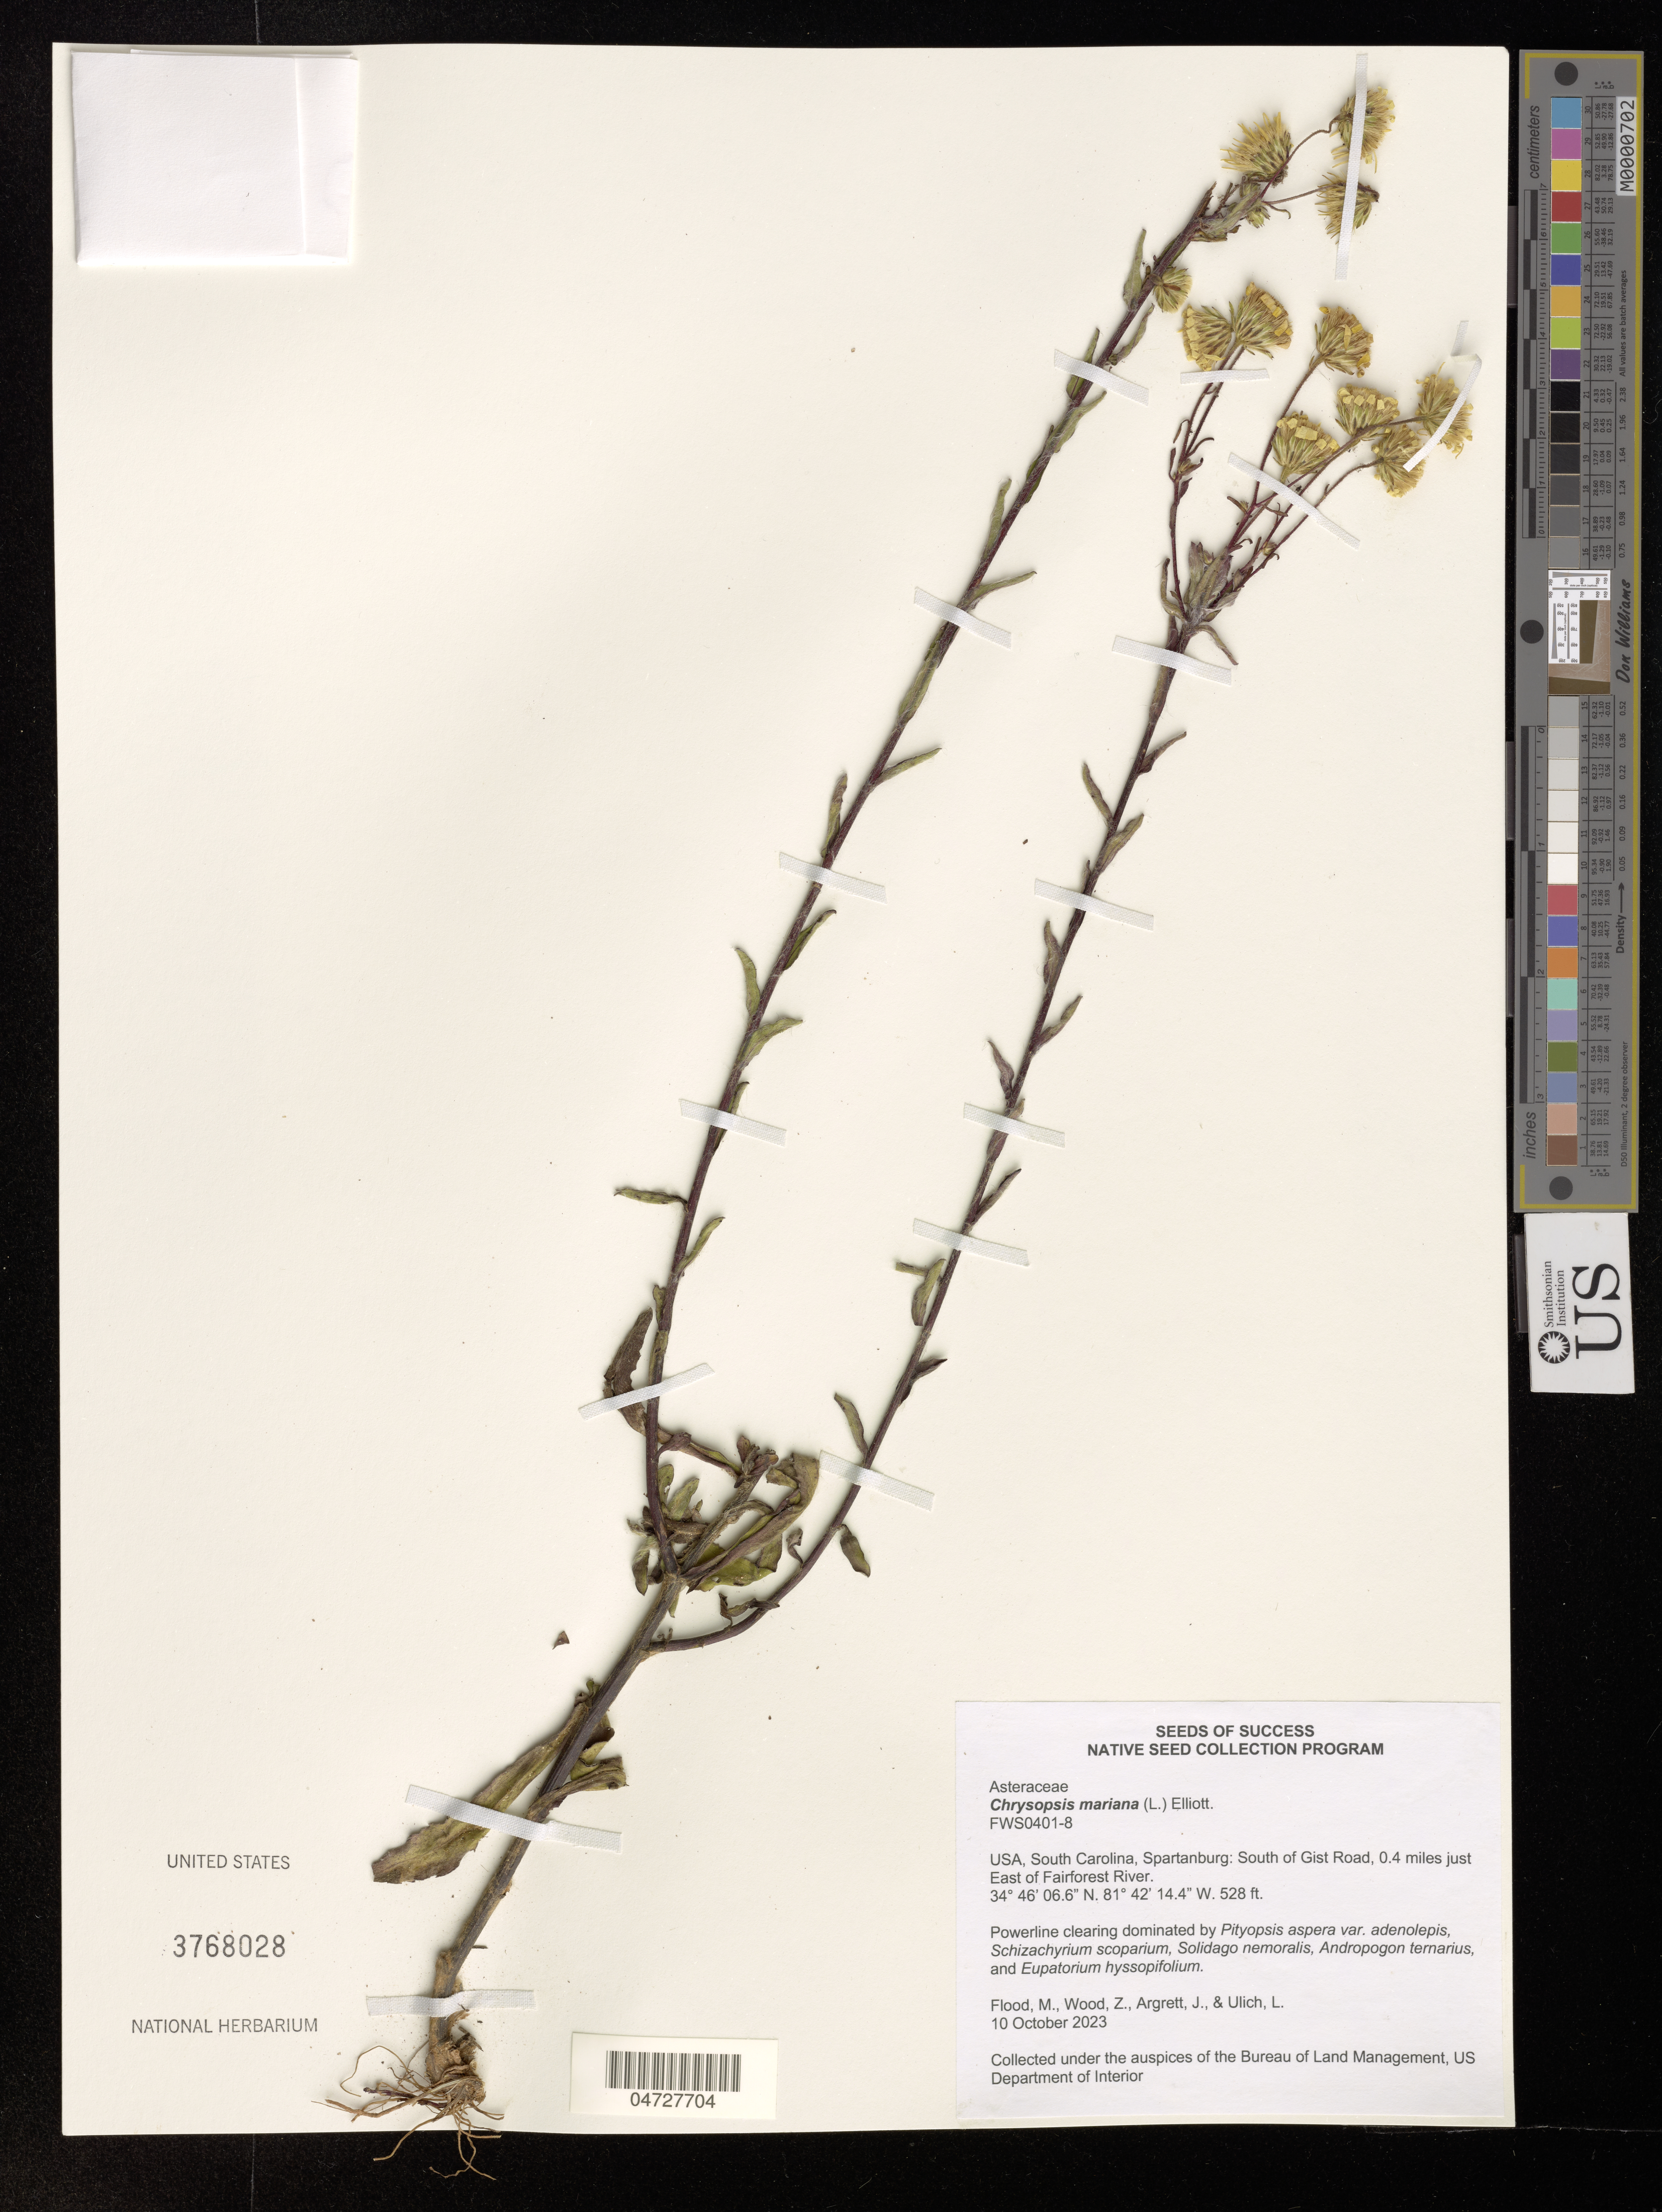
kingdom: Plantae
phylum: Tracheophyta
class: Magnoliopsida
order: Asterales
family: Asteraceae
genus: Chrysopsis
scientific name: Chrysopsis mariana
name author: (L.) Elliott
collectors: M. Flood, Z. Wood, J. Argrett & L. Ulich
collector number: FWS0401-8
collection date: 2023-10-10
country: United States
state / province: South Carolina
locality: Spartanburg: South of Gist Road, 0.4 miles just East of Fairforest River.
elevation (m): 161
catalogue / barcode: US 3768028